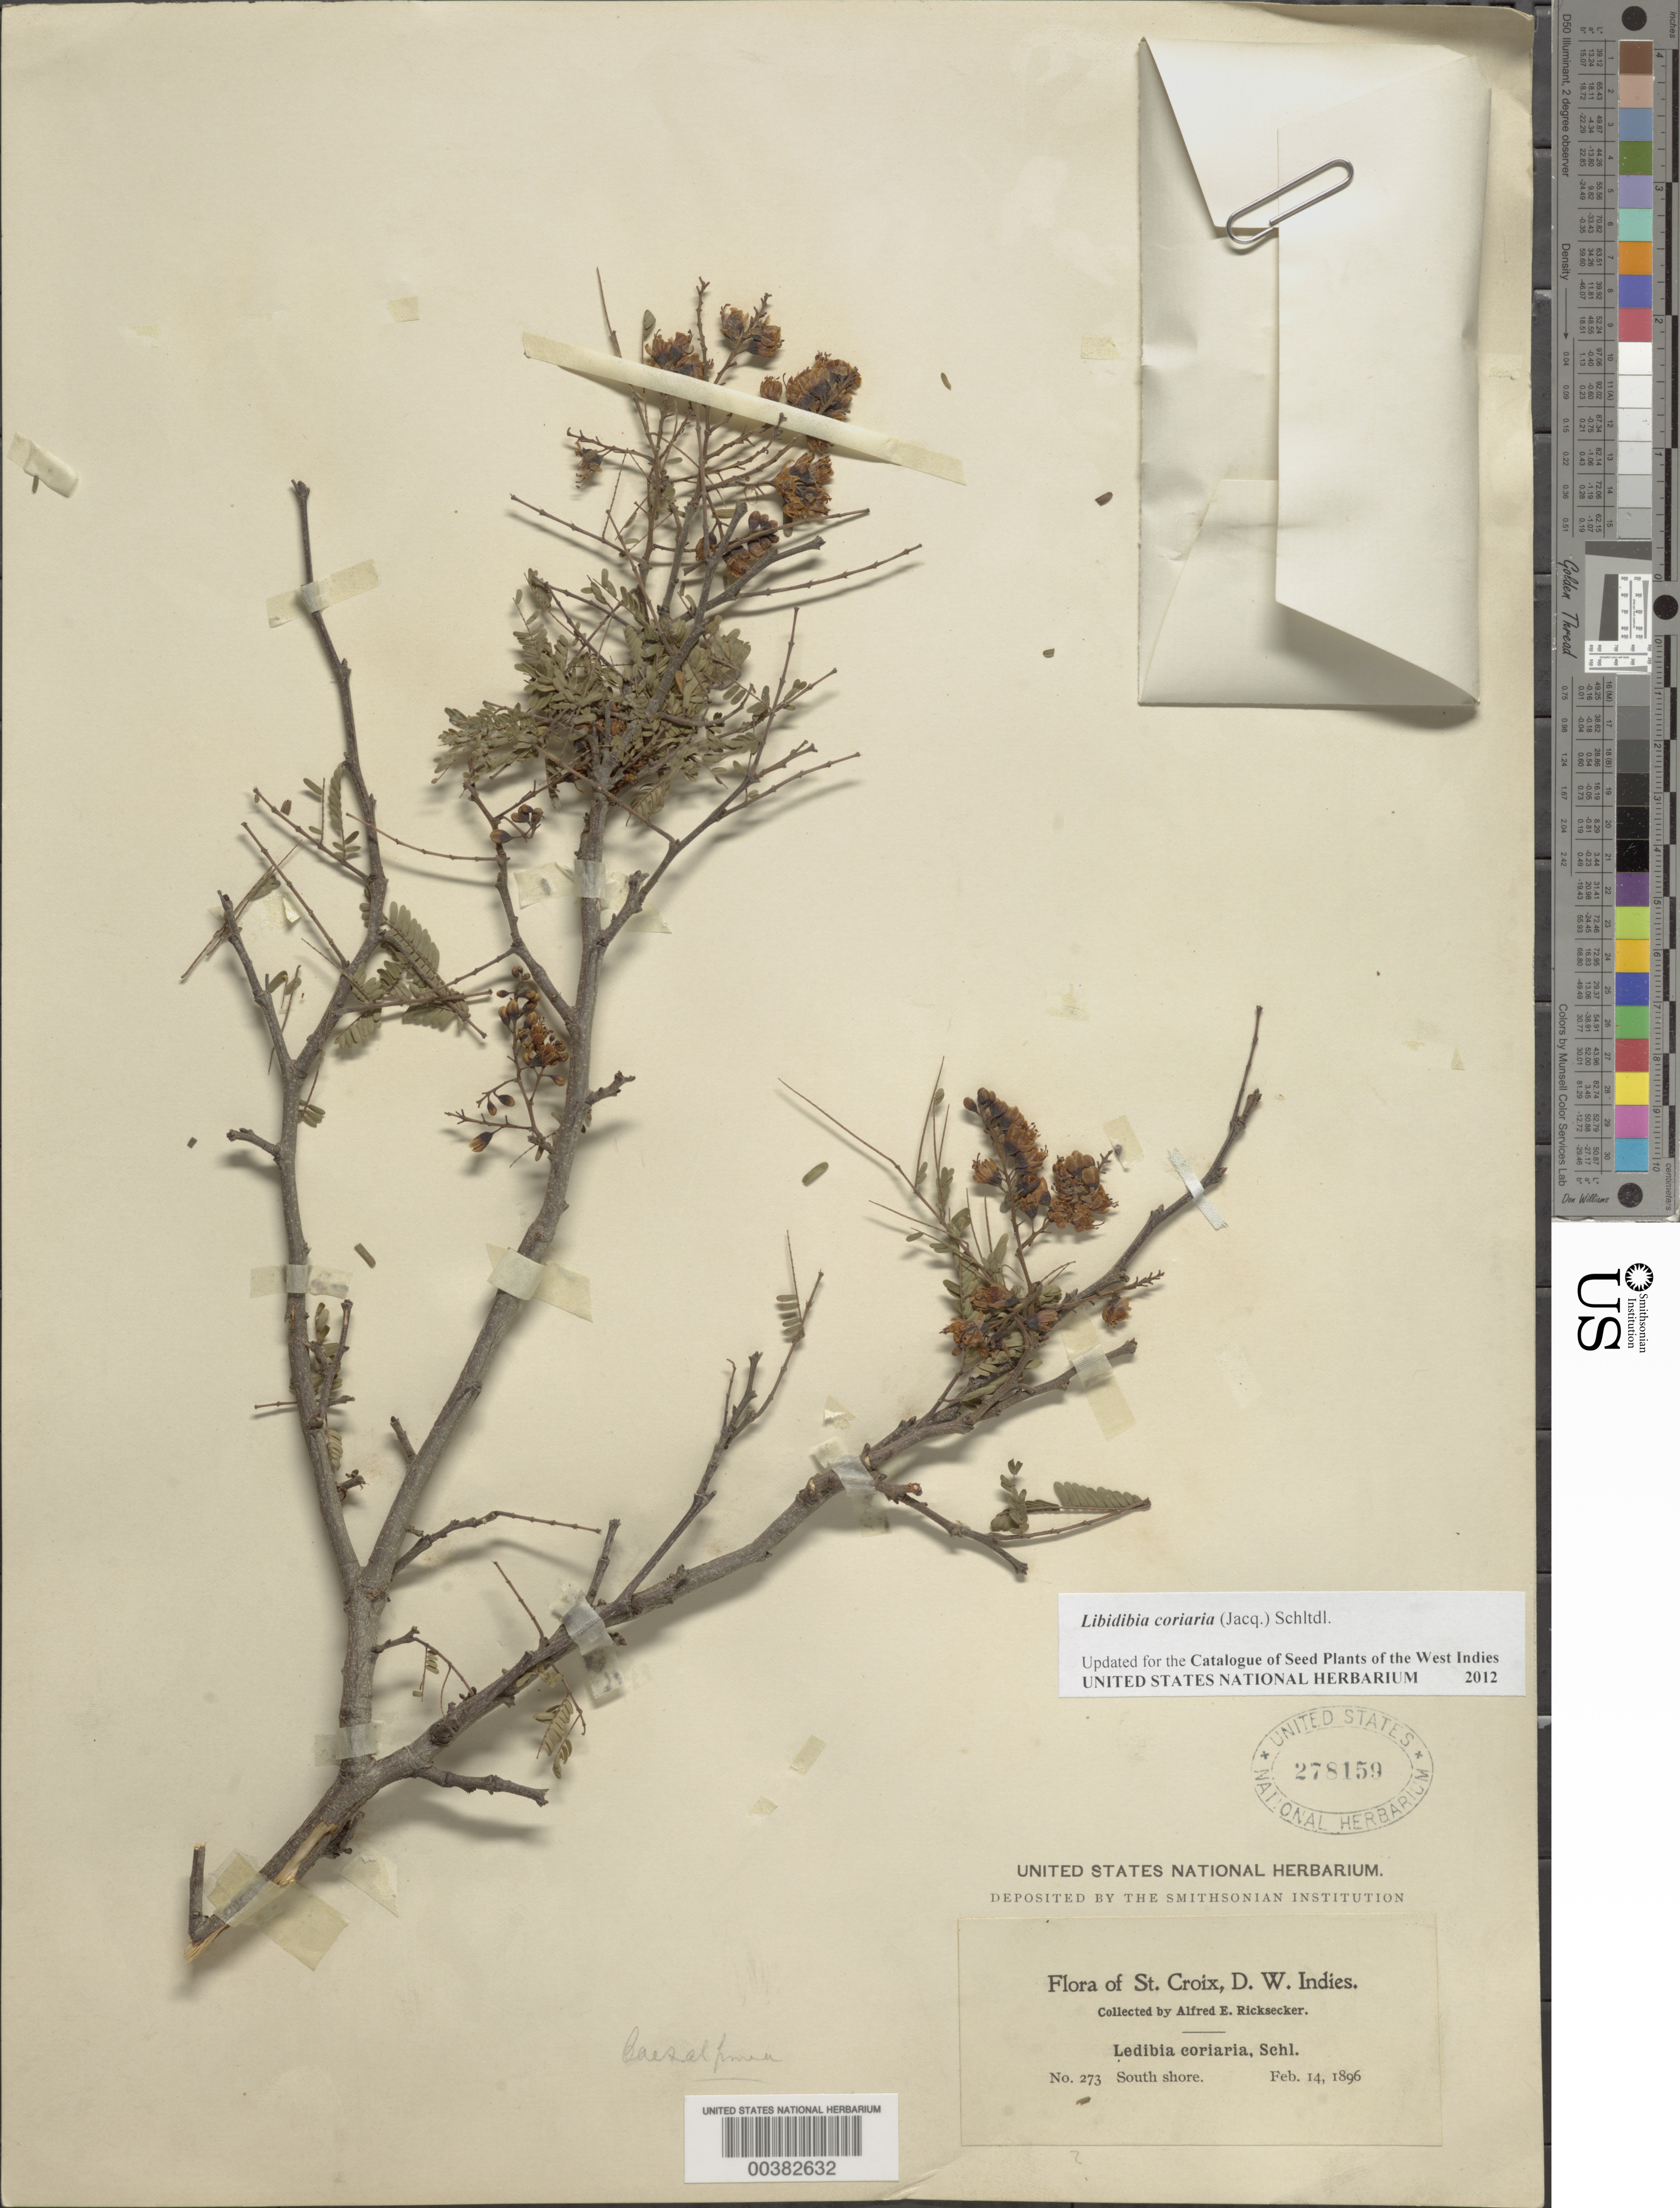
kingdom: Plantae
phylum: Tracheophyta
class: Magnoliopsida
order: Fabales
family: Fabaceae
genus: Libidibia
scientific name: Libidibia coriaria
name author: (Jacq.) Schltdl.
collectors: A. E. Ricksecker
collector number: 273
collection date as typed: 14 Feb 1896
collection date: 1896-02-14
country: U.S. Virgin Islands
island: St. Croix Island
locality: S shore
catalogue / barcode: US 278159